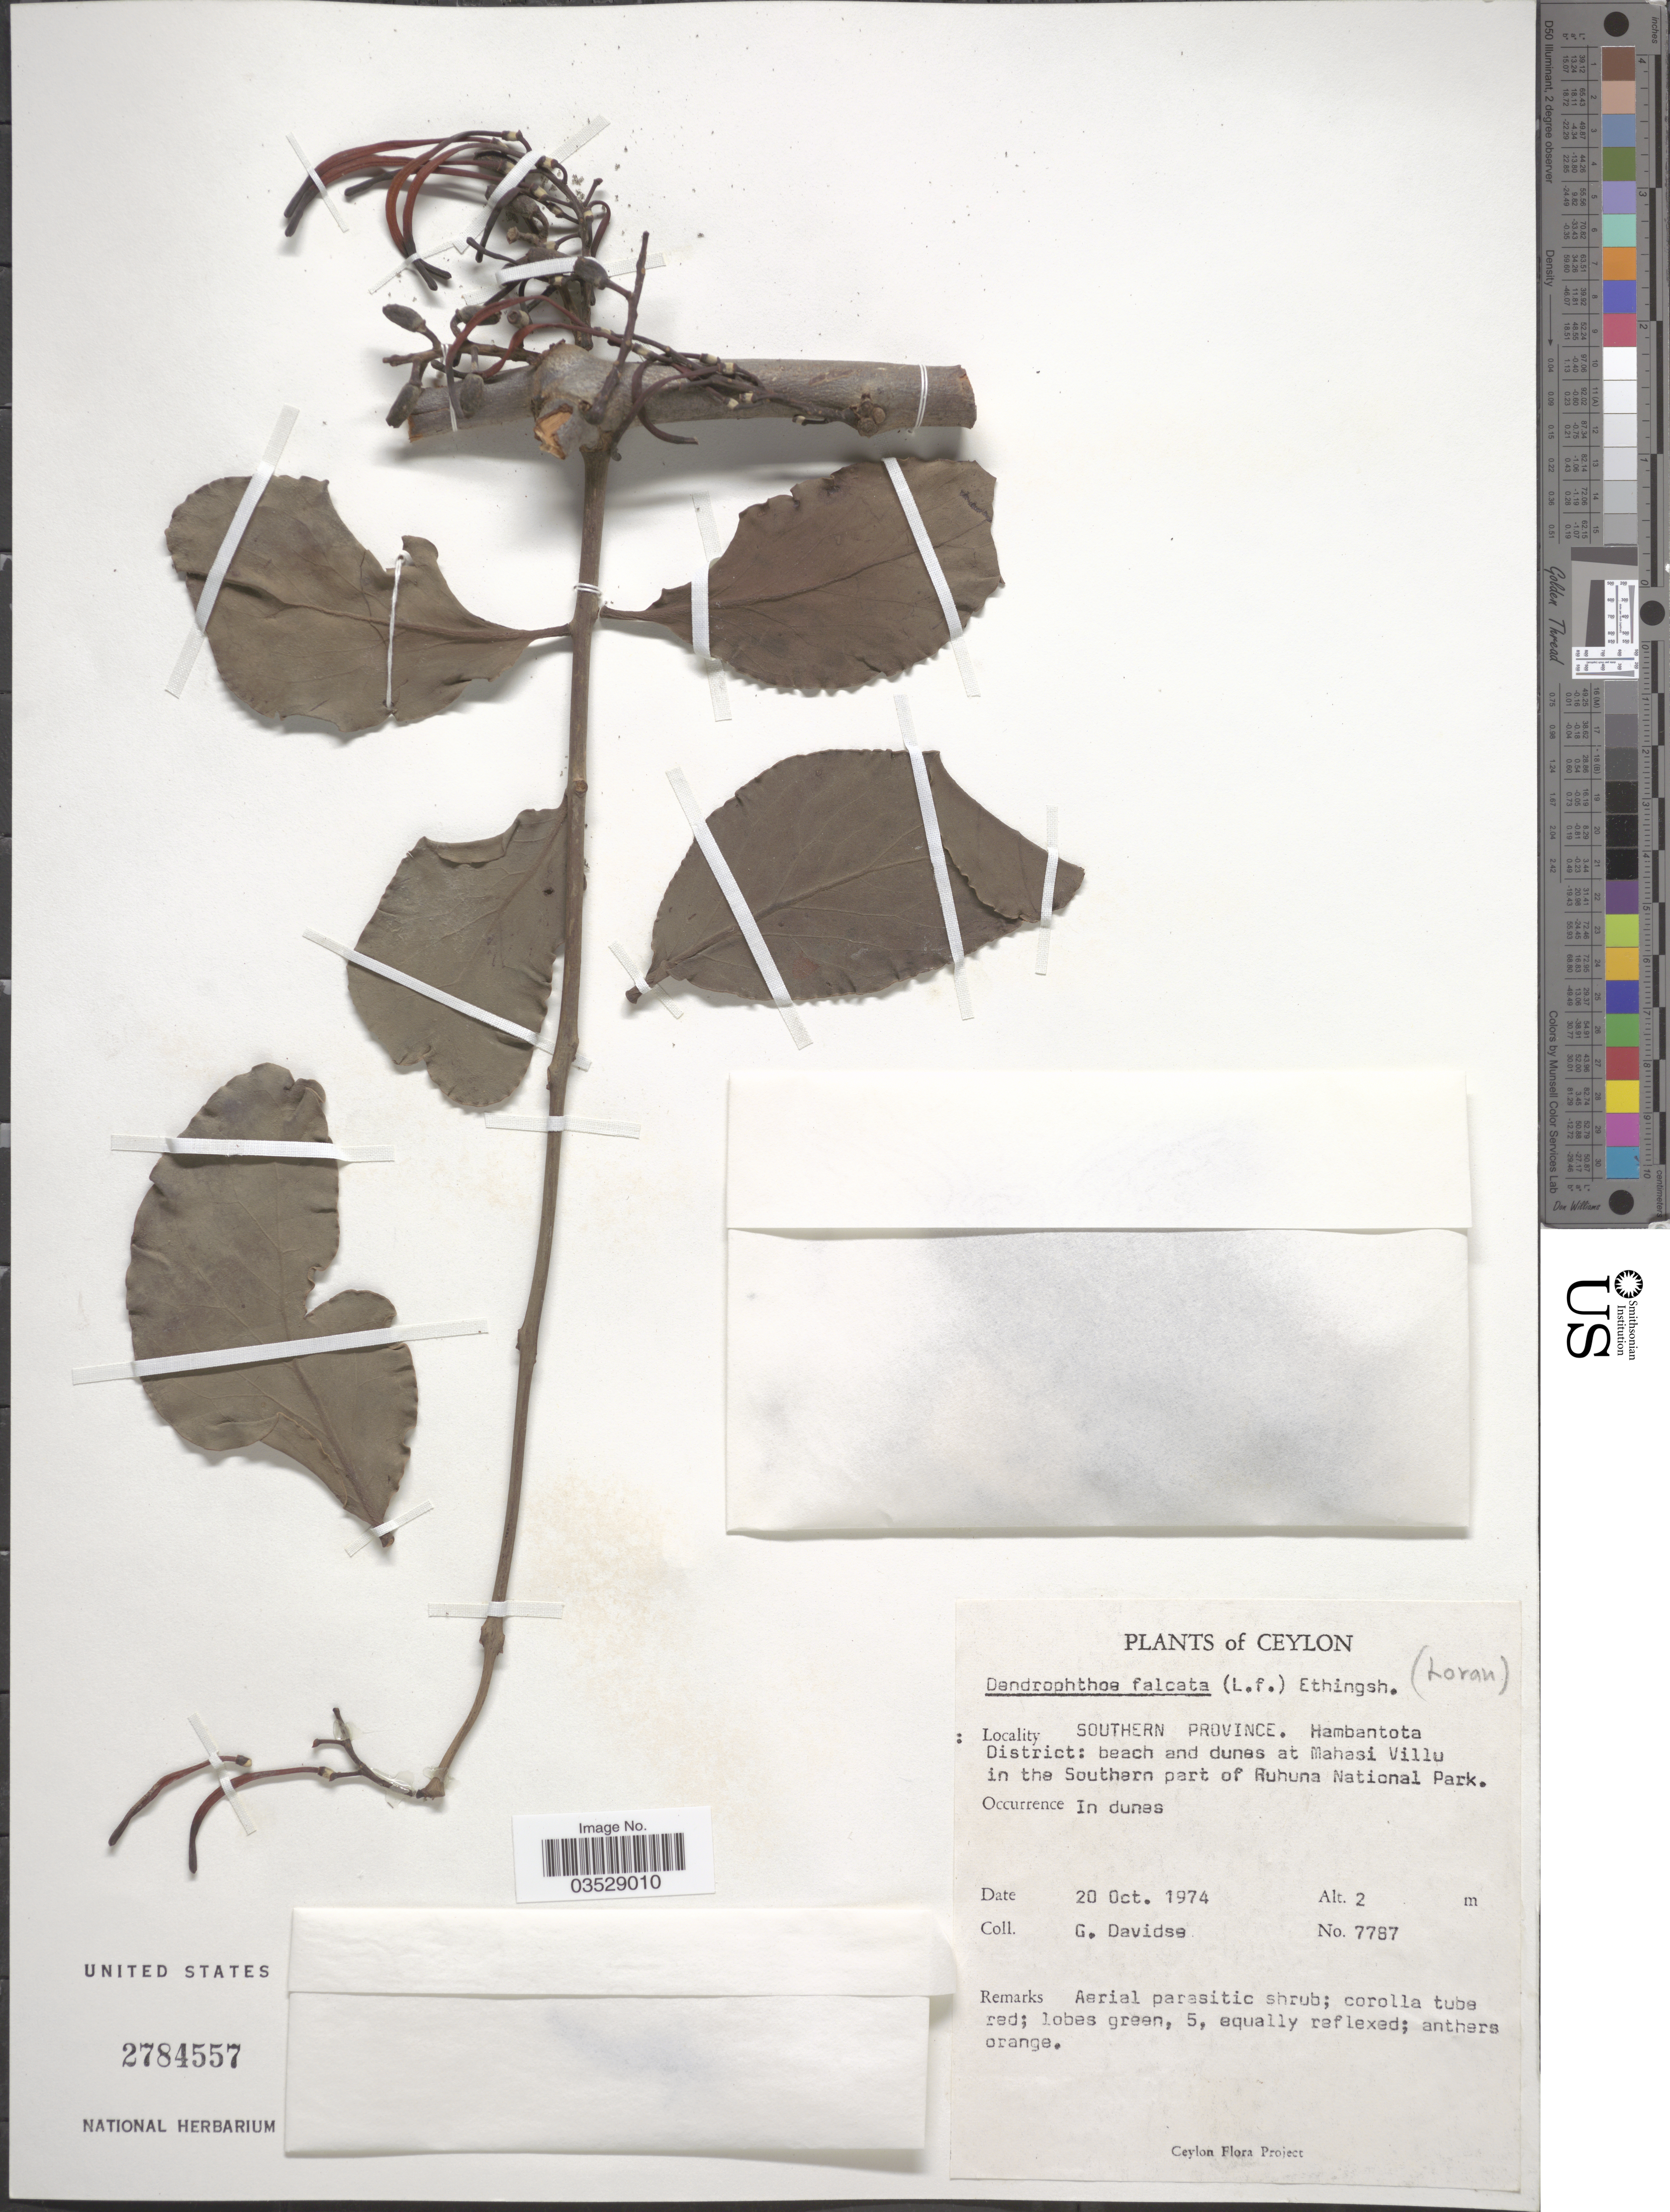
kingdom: Plantae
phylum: Tracheophyta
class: Magnoliopsida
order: Santalales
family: Loranthaceae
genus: Dendrophthoe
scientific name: Dendrophthoe falcata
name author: (L. f.) Ettingsh.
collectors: G. Davidse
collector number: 7787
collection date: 1974-10-20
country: Sri Lanka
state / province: Southern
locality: Ceylon. Hambantota District: beach and dunes at Mahasi Villu in the Southern part of Ruhuna National Park.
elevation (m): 2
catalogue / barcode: US 2784557